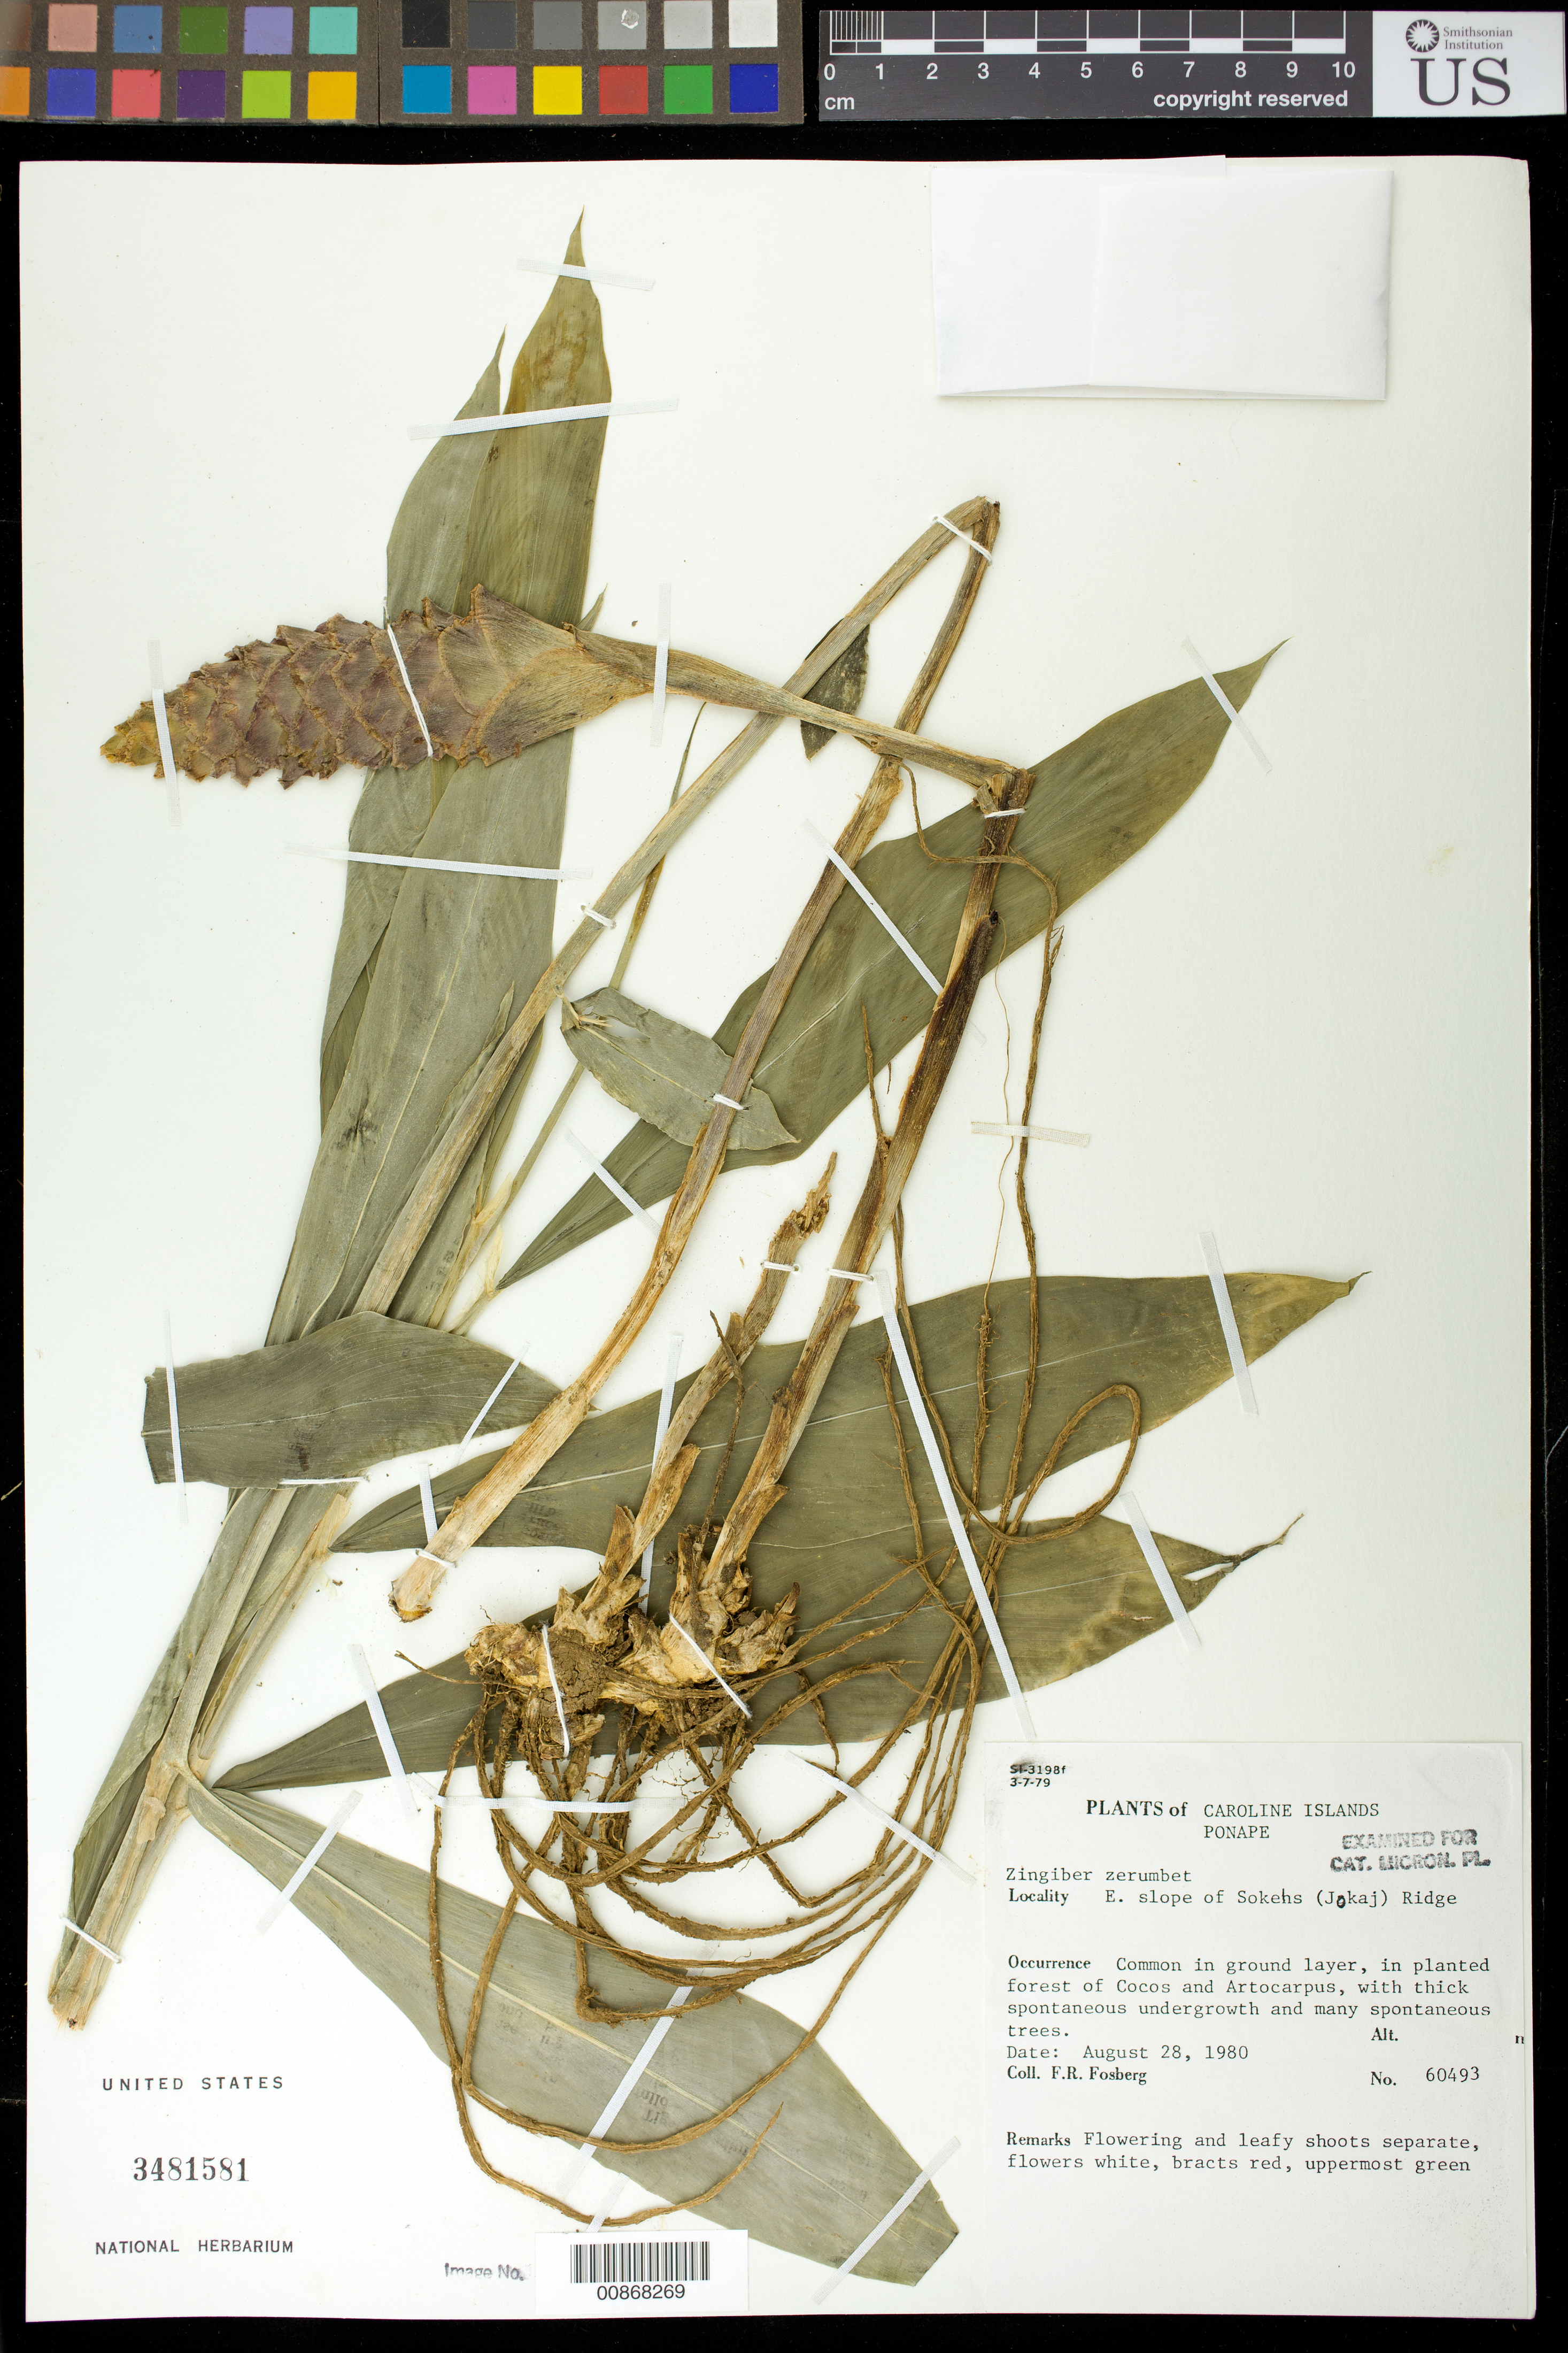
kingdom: Plantae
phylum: Tracheophyta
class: Liliopsida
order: Zingiberales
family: Zingiberaceae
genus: Zingiber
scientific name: Zingiber zerumbet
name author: (L.) Sm.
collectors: F. R. Fosberg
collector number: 60493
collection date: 1980-08-28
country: Micronesia, Federated States of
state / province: Pohnpei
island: Pohnpei [Ponape]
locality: E. slope of Sokehs (Jokaj) Ridge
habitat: Very common in ground layer, in planted forest of cocos and Artocarpus, with thick spontaneous undergrowth and many trees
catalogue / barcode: US 3481581